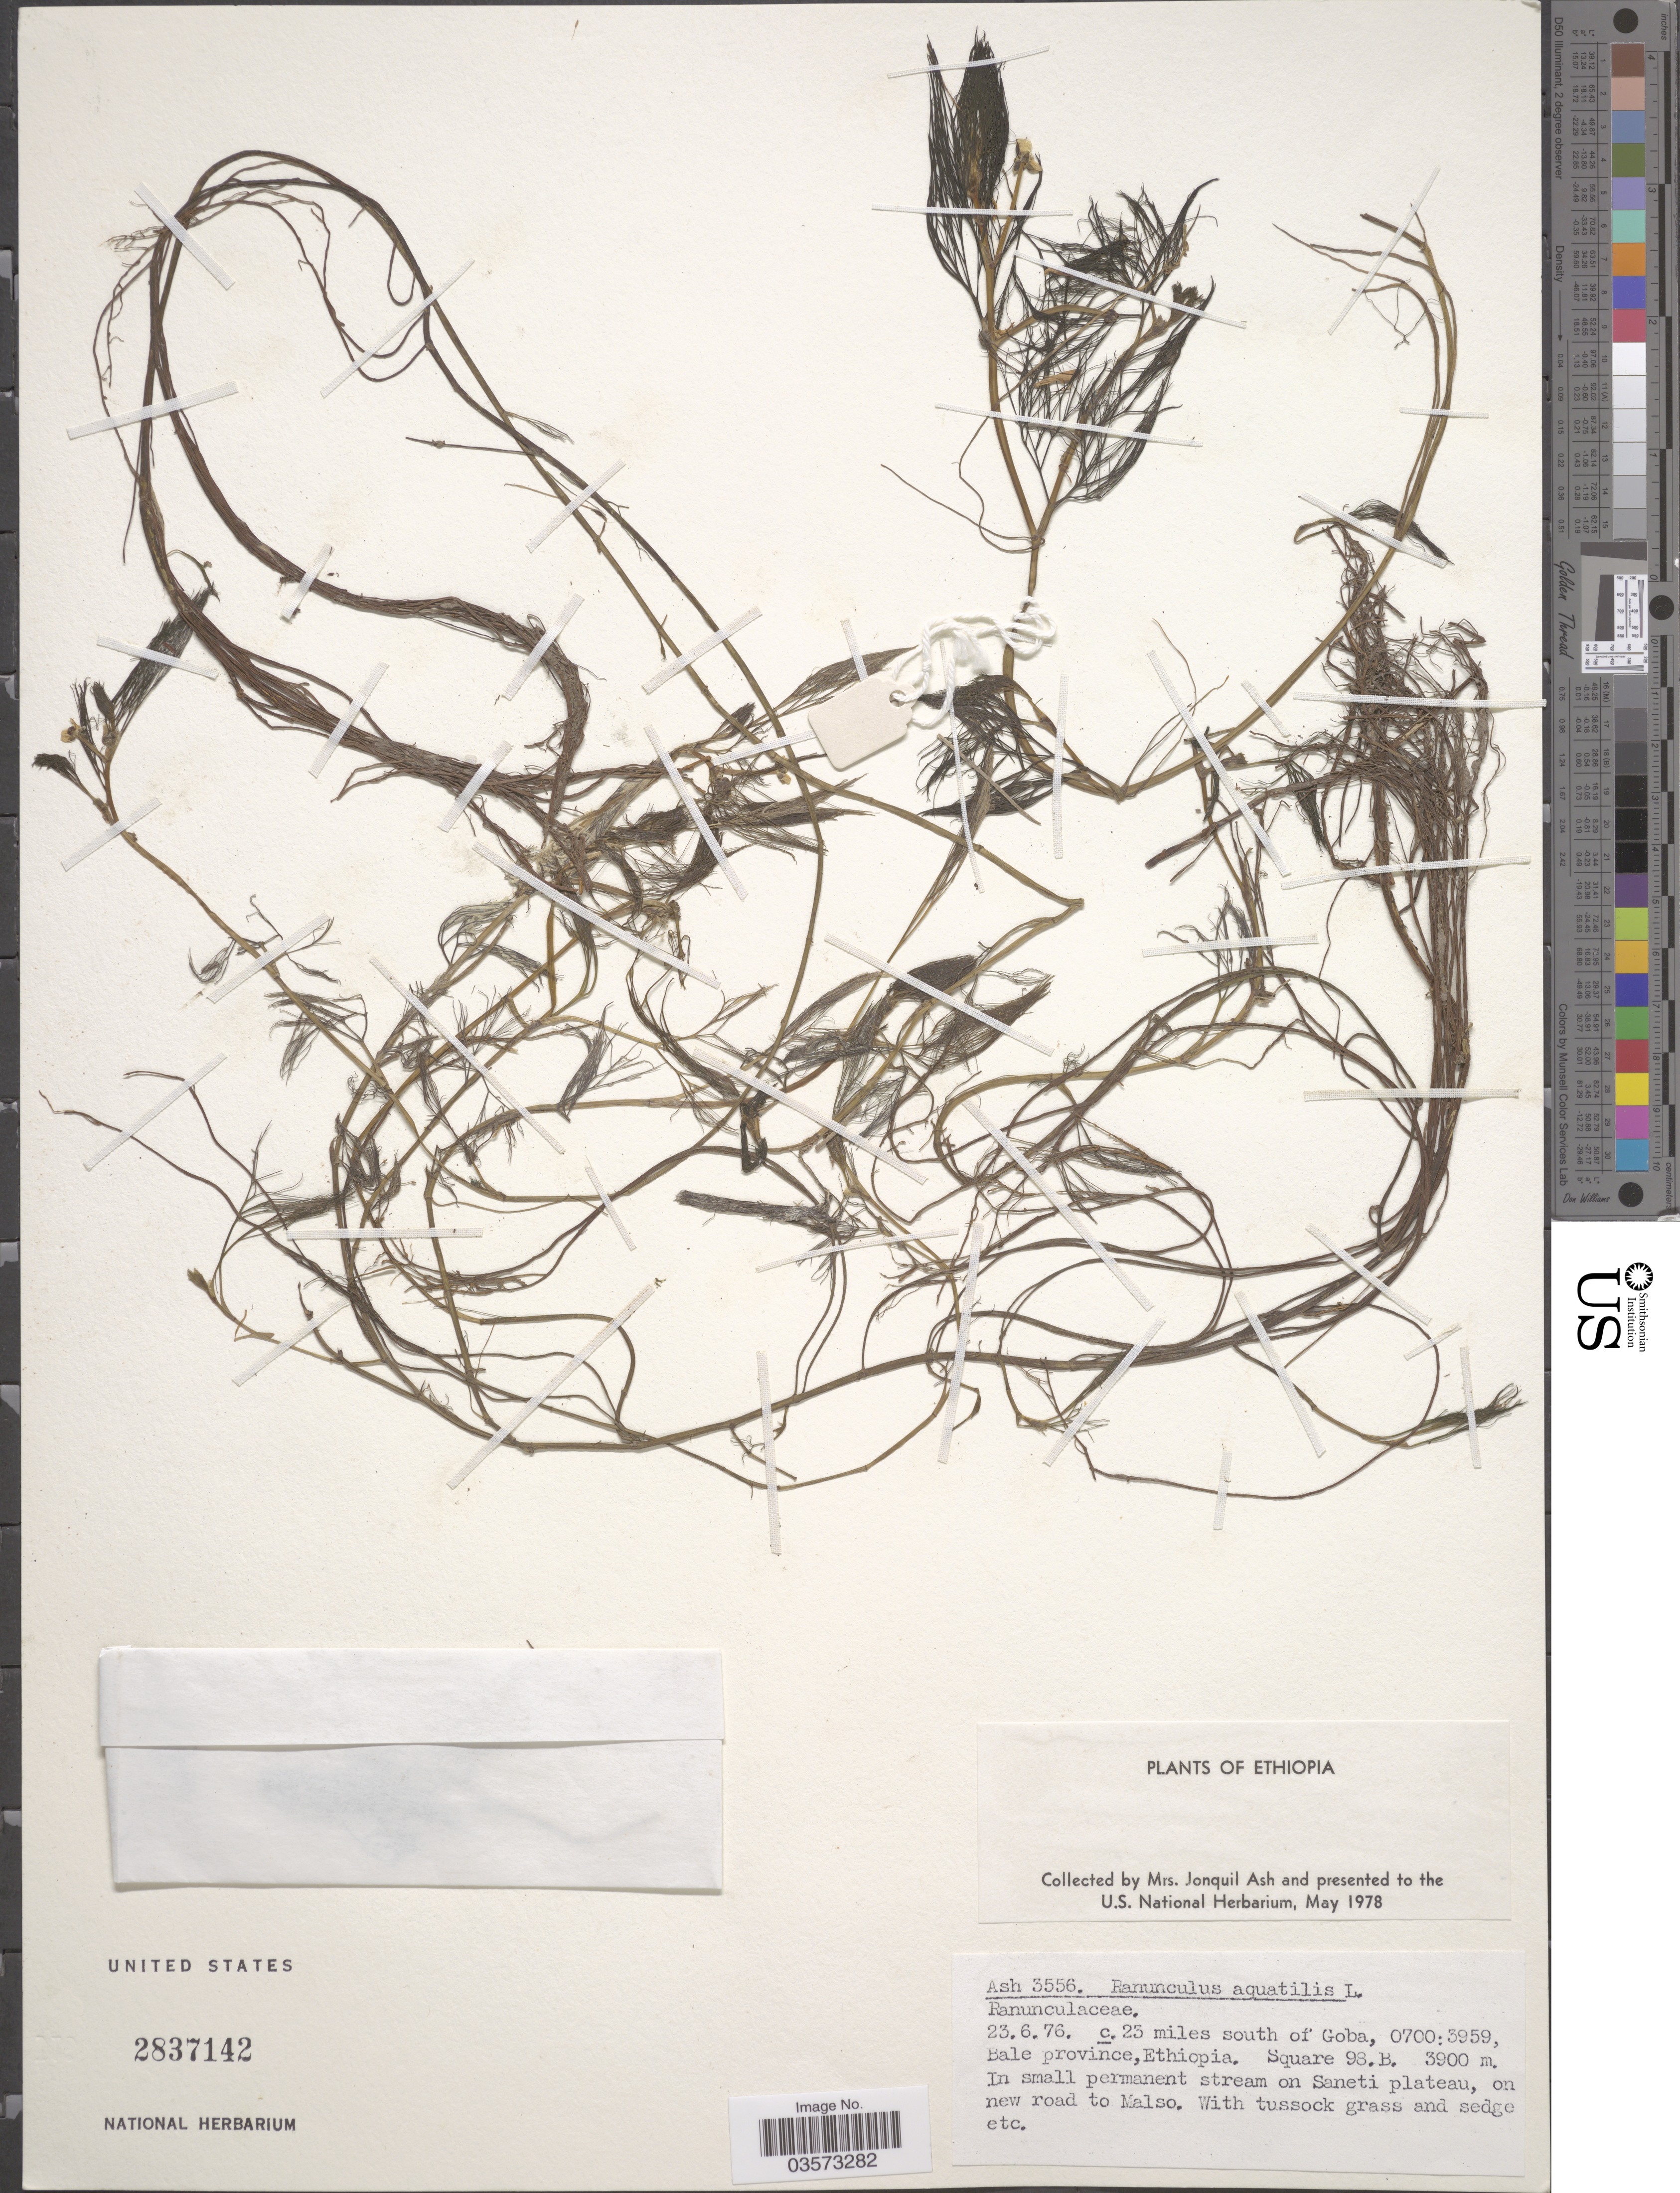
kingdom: Plantae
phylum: Tracheophyta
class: Magnoliopsida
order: Ranunculales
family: Ranunculaceae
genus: Ranunculus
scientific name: Ranunculus aquatilis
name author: L.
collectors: J. Ash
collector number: Ash3556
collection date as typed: Transcribed d/m/y: 23/6/76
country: Ethiopia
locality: C.23 miles south of Goba, 0700:3959, Bale province. In small permanent stream on Saneti plateau, on new road to Malso.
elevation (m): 3900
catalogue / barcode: US 2737142